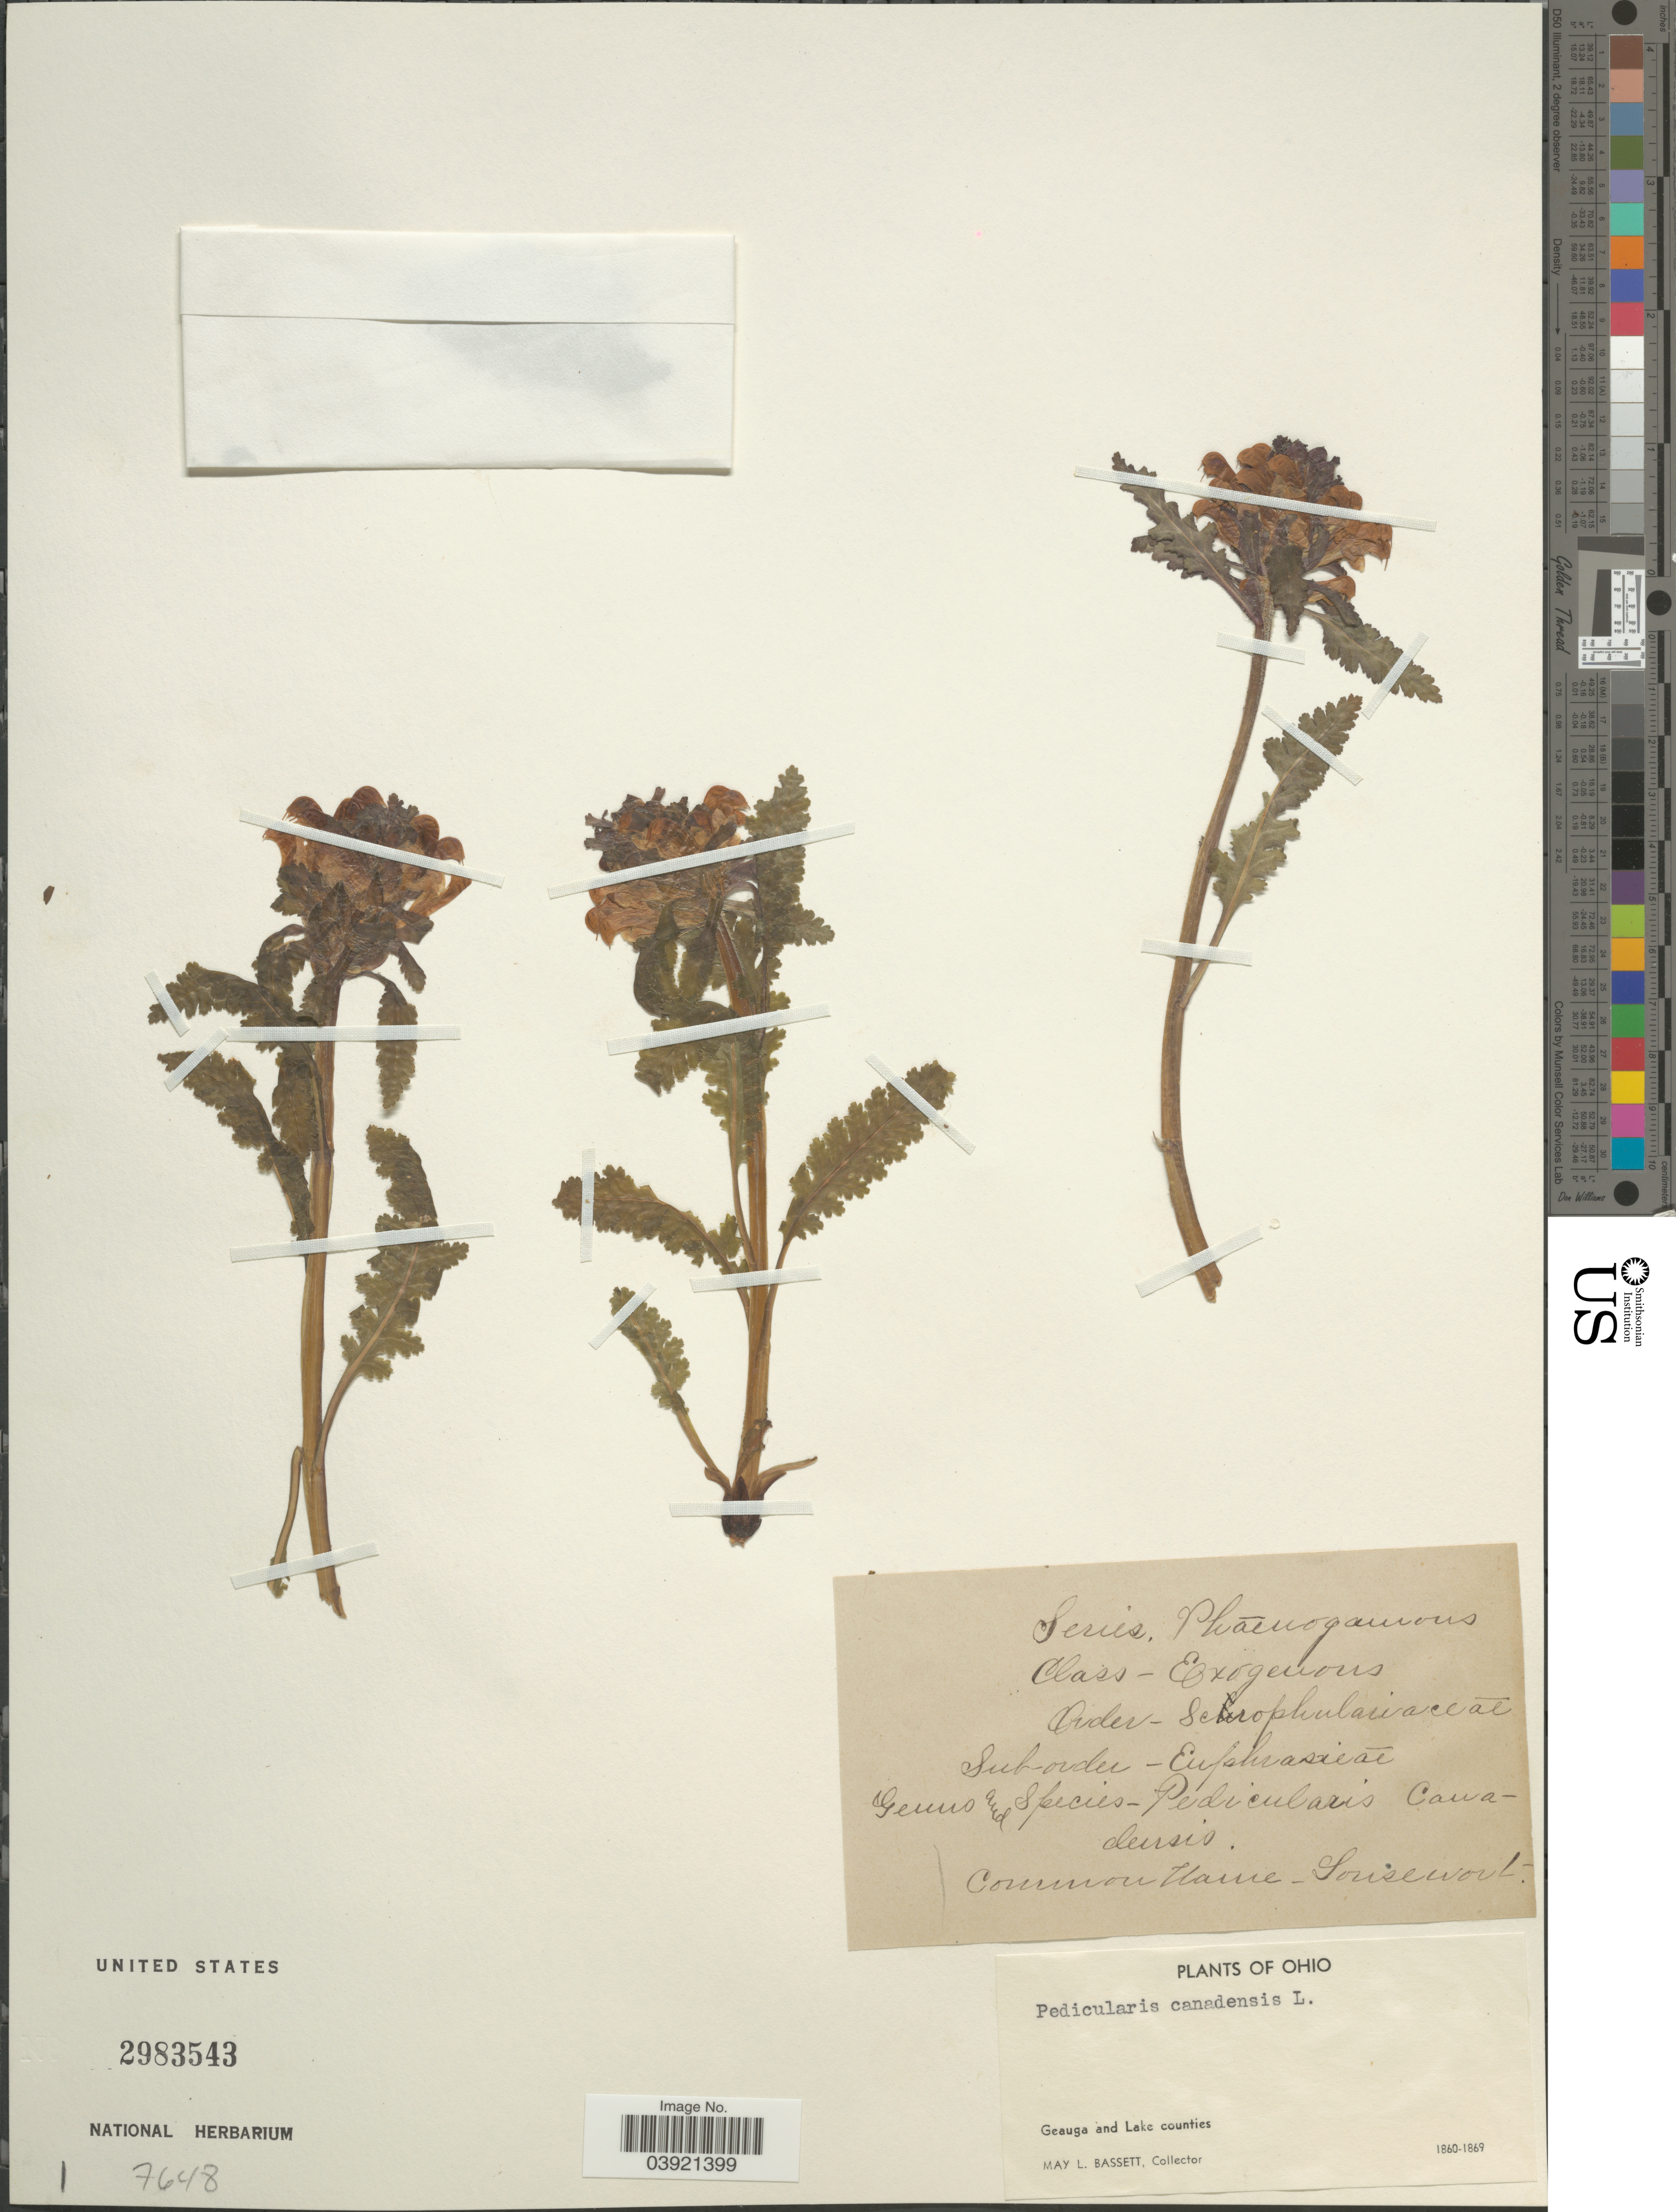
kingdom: Plantae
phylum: Tracheophyta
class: Magnoliopsida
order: Lamiales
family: Orobanchaceae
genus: Pedicularis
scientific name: Pedicularis canadensis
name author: L.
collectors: M. L. Bassett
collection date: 1860/1869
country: United States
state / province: Ohio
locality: Geauga and Lake counties.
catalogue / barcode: US 2983543